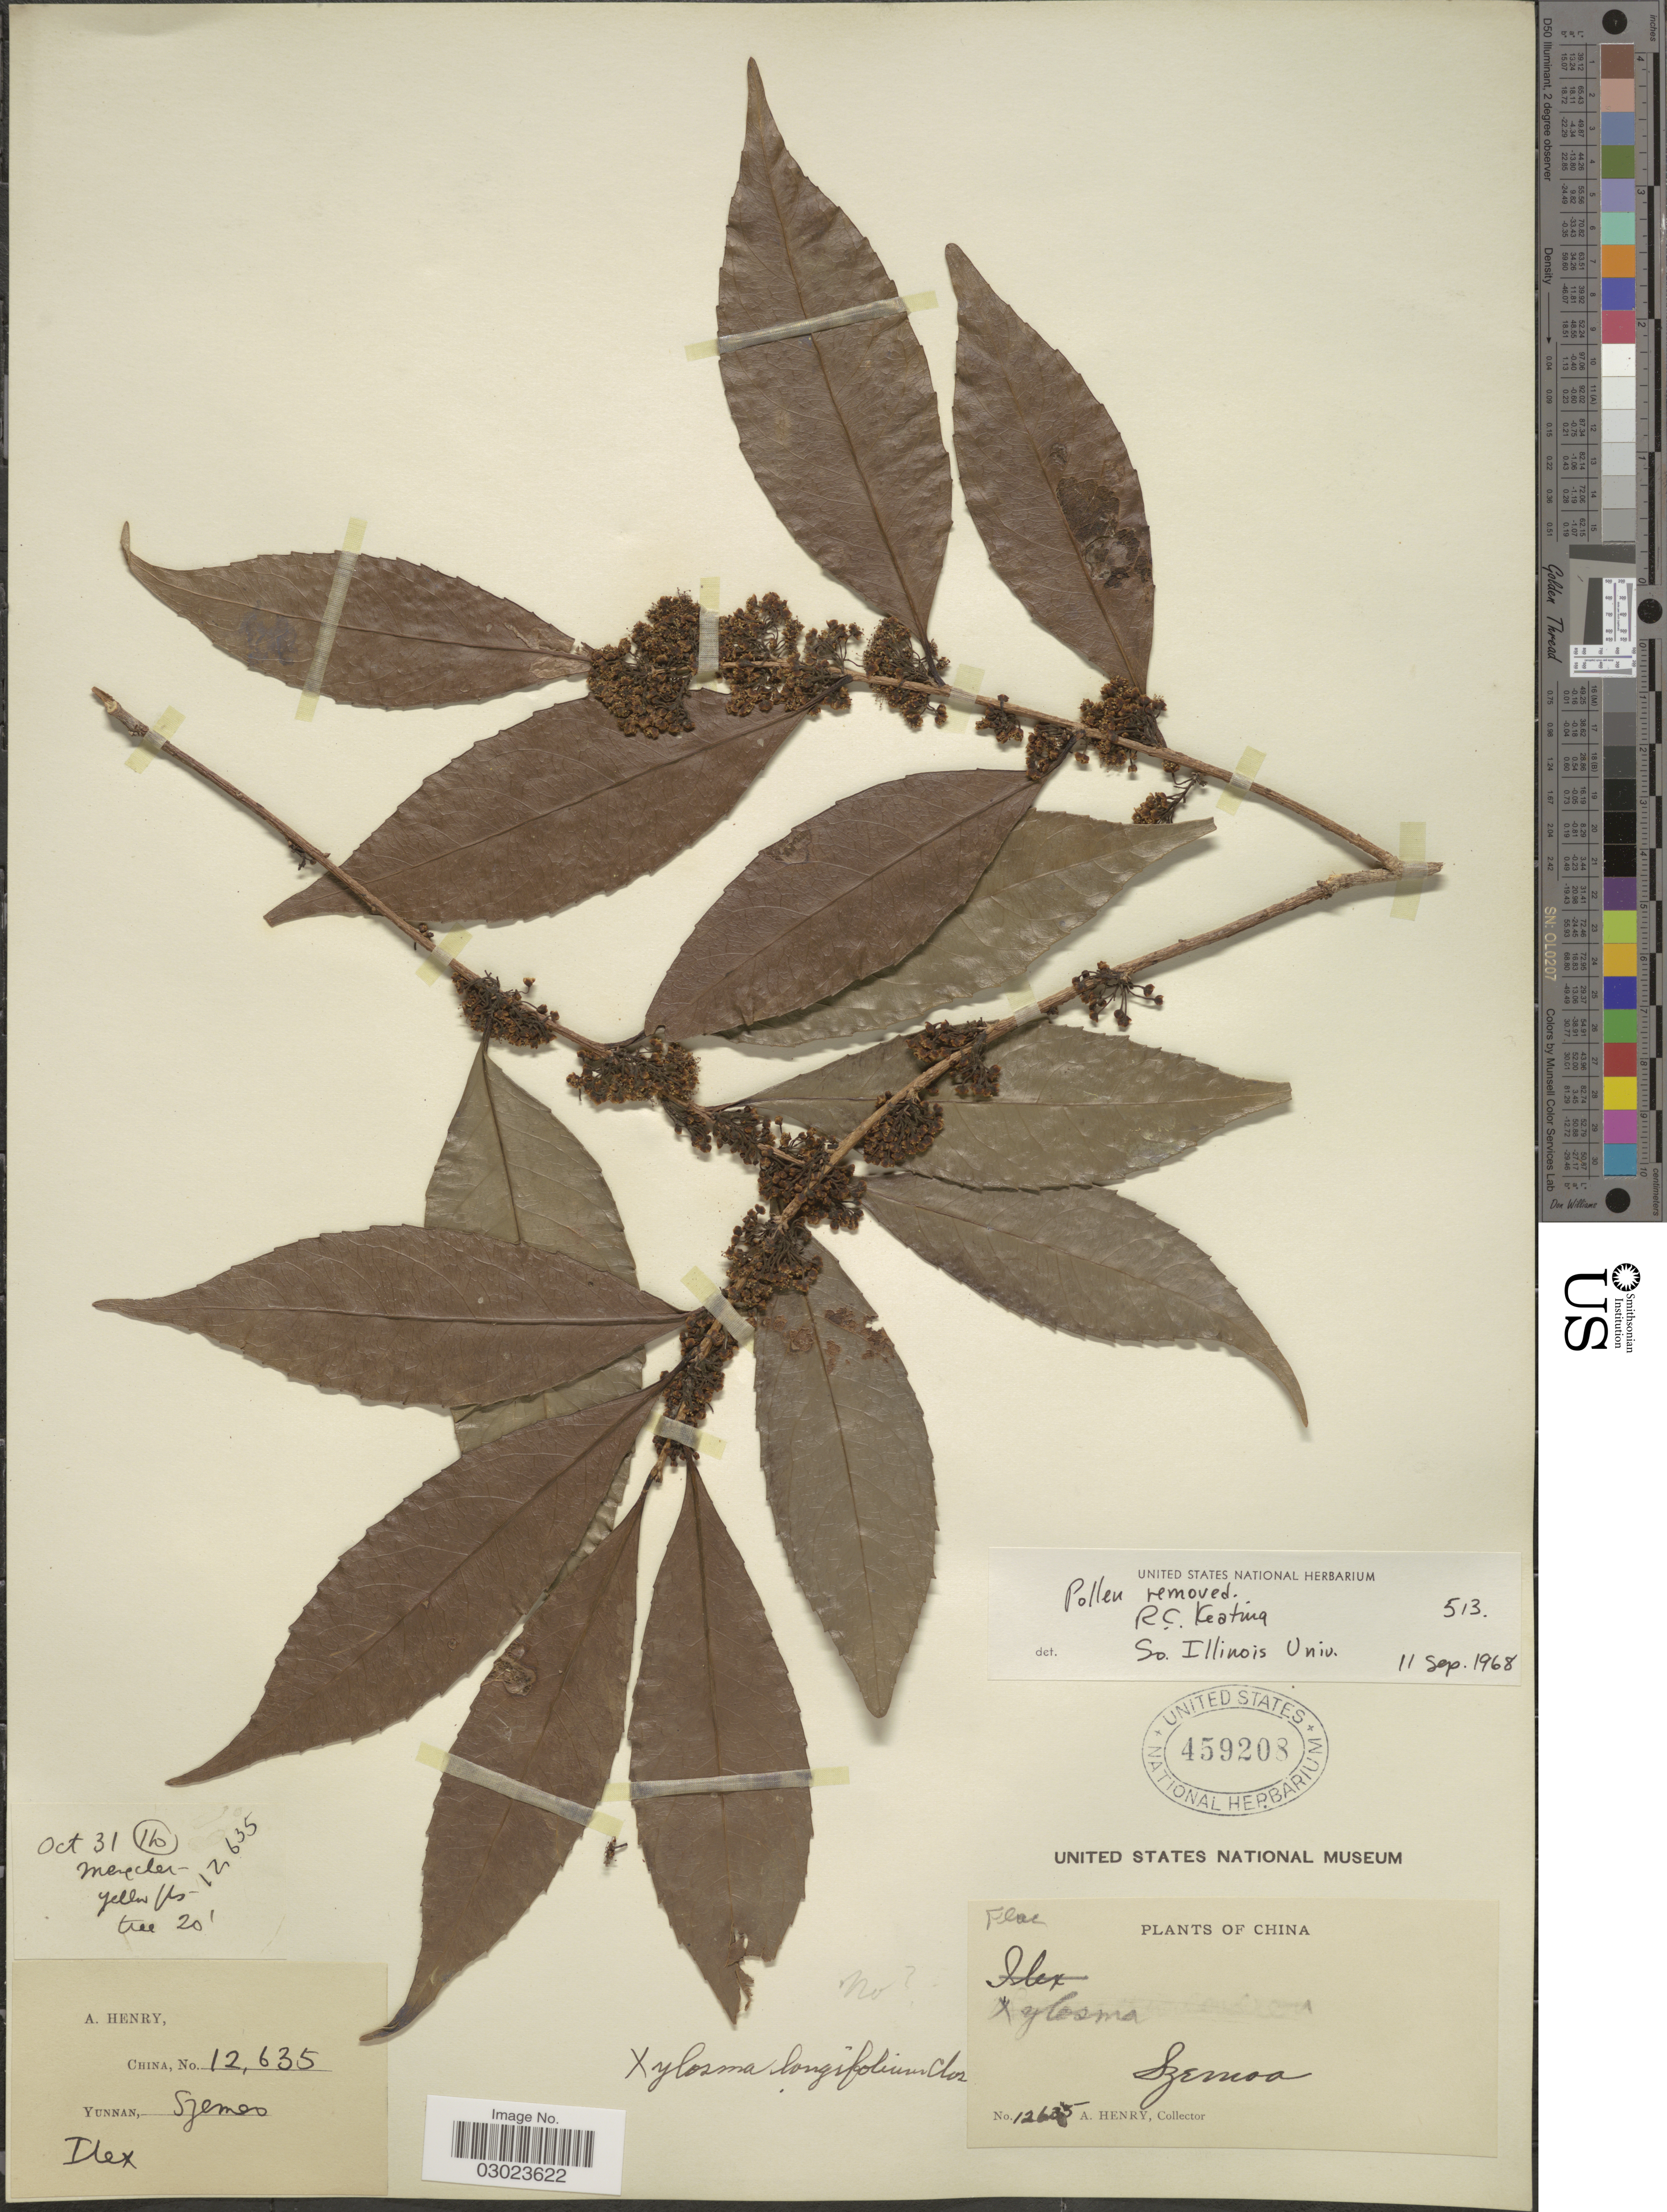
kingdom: Plantae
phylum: Tracheophyta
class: Magnoliopsida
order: Malpighiales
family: Salicaceae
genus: Xylosma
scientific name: Xylosma longifolia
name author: Clos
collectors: A. Henry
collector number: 12635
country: China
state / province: Yunnan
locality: Sjemoa.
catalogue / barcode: US 459208